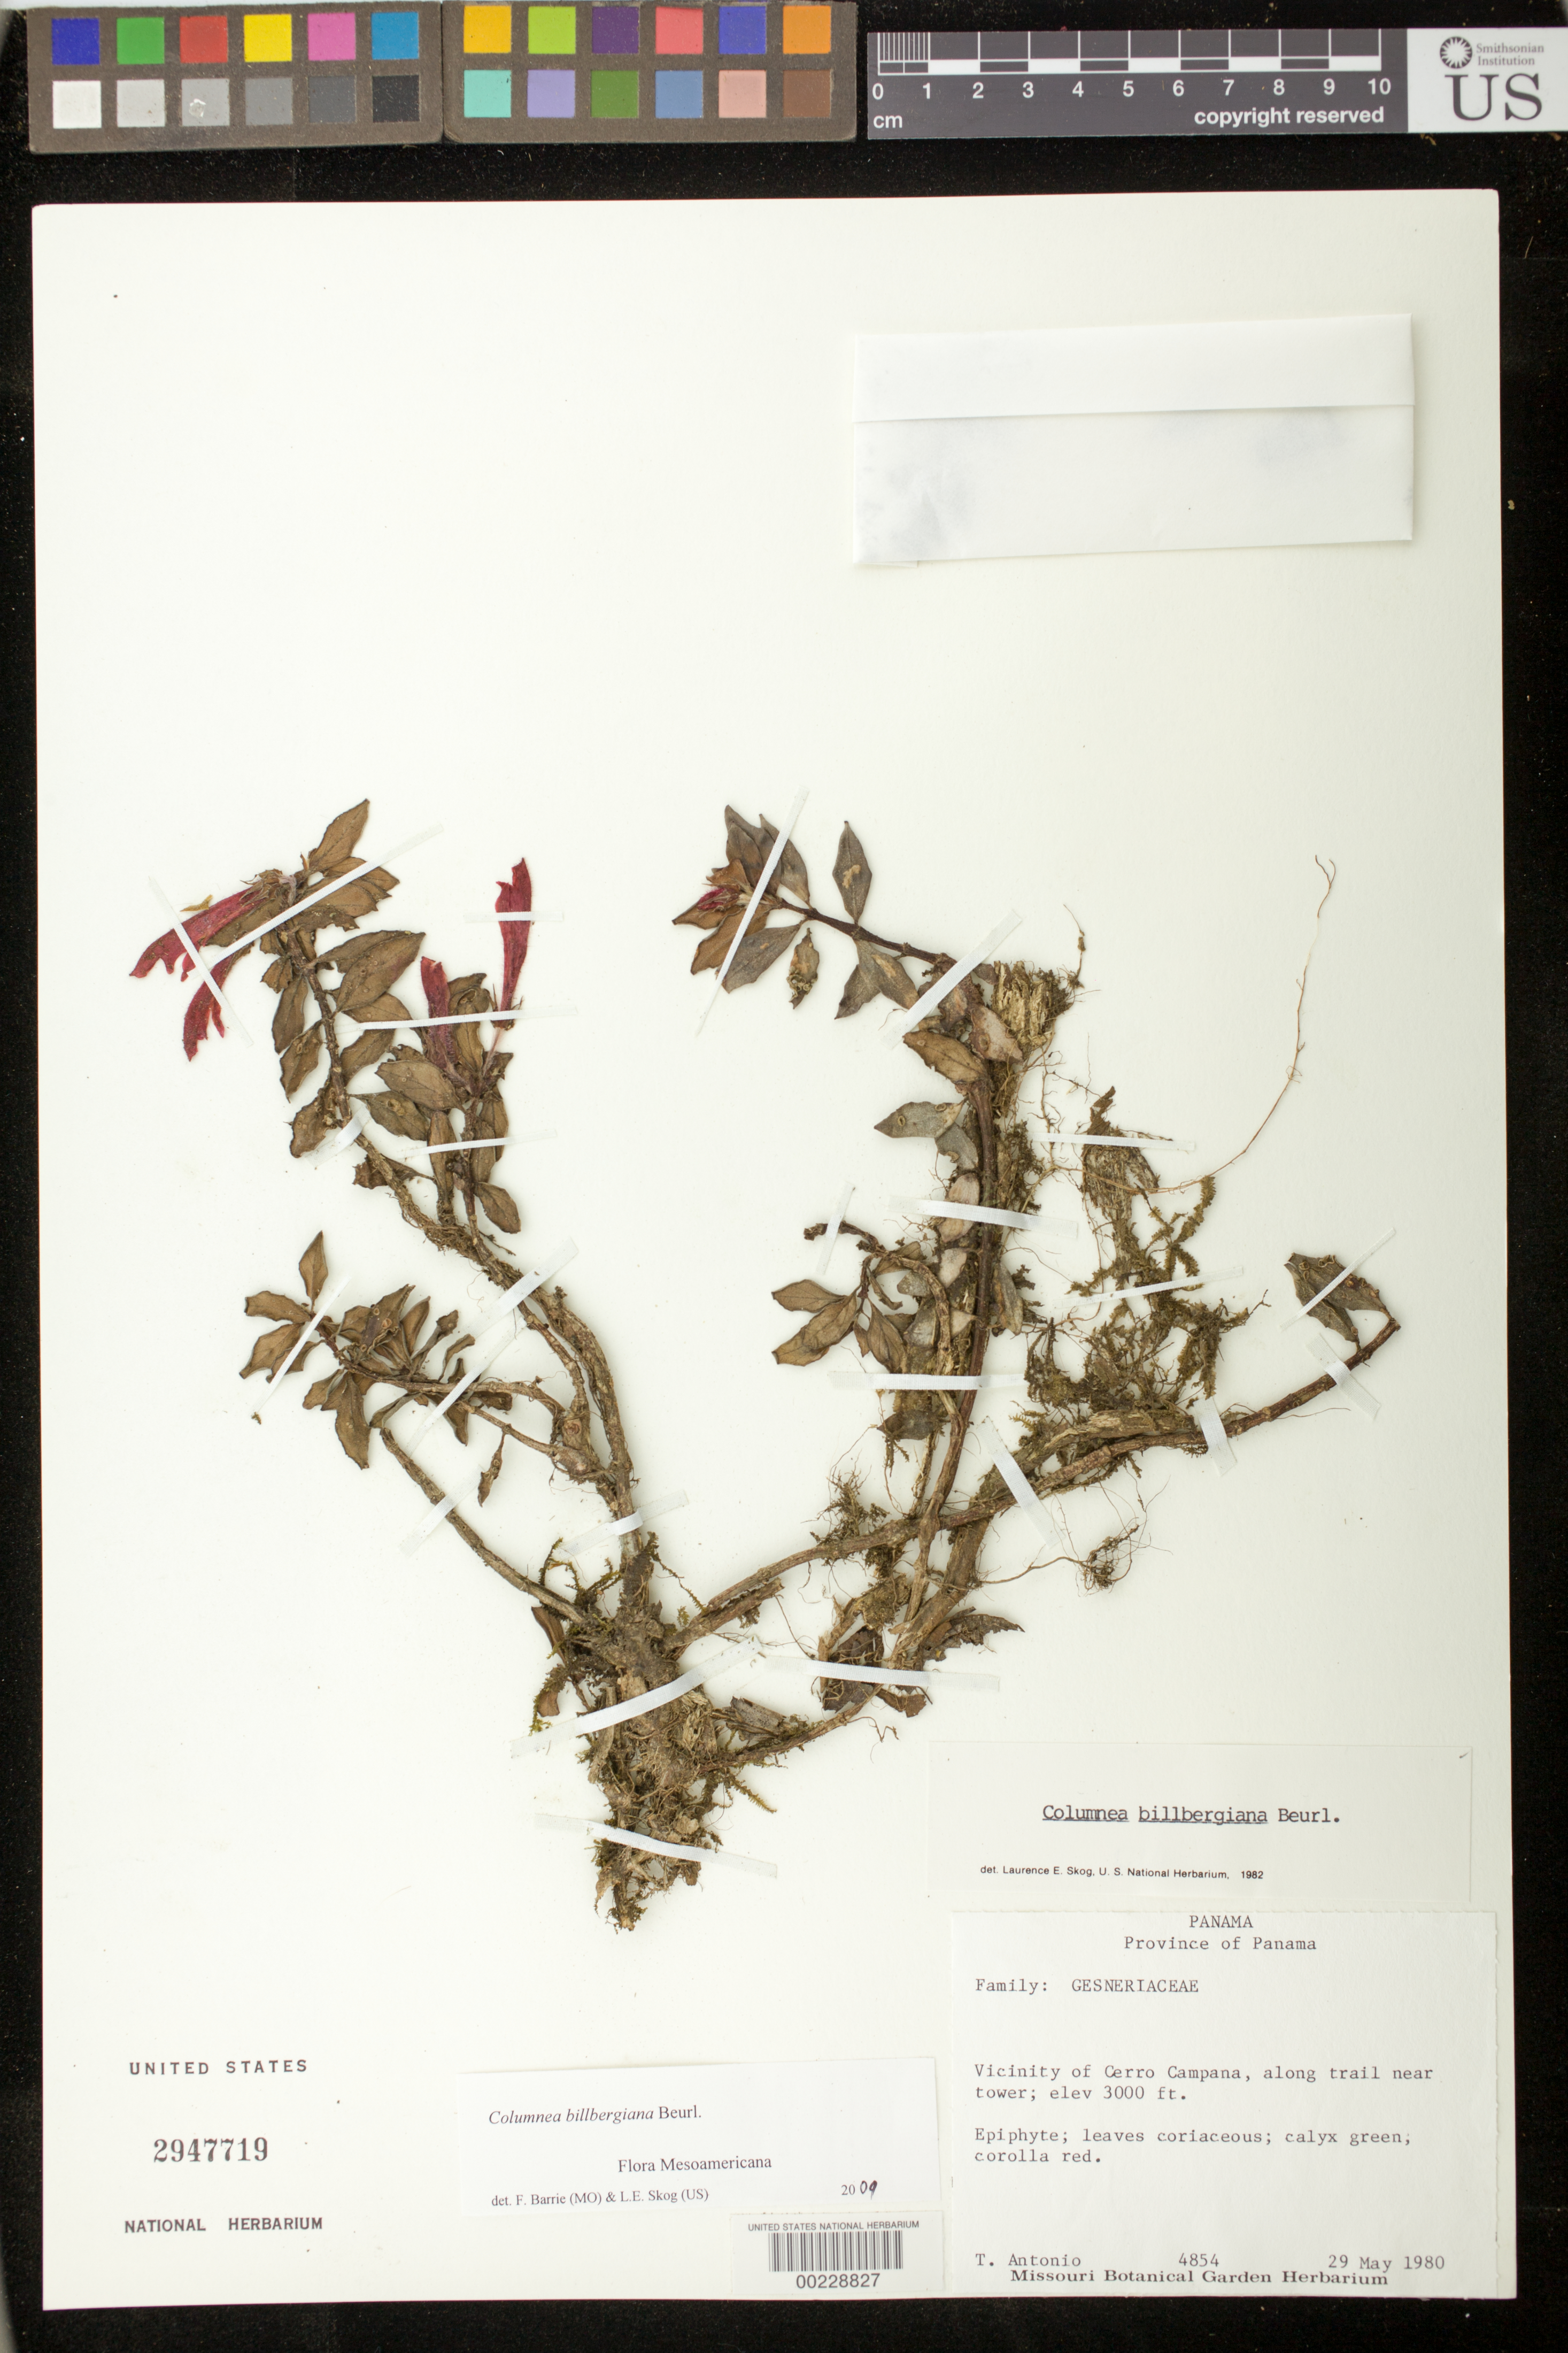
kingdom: Plantae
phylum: Tracheophyta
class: Magnoliopsida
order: Lamiales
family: Gesneriaceae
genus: Columnea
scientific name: Columnea billbergiana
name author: Beurl.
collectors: T. Antonio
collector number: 4854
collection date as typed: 29 May 1980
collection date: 1980-05-29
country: Panama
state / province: Panamá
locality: Vicinity of Cerro Campana, along trail near tower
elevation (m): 914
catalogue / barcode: US 2947719